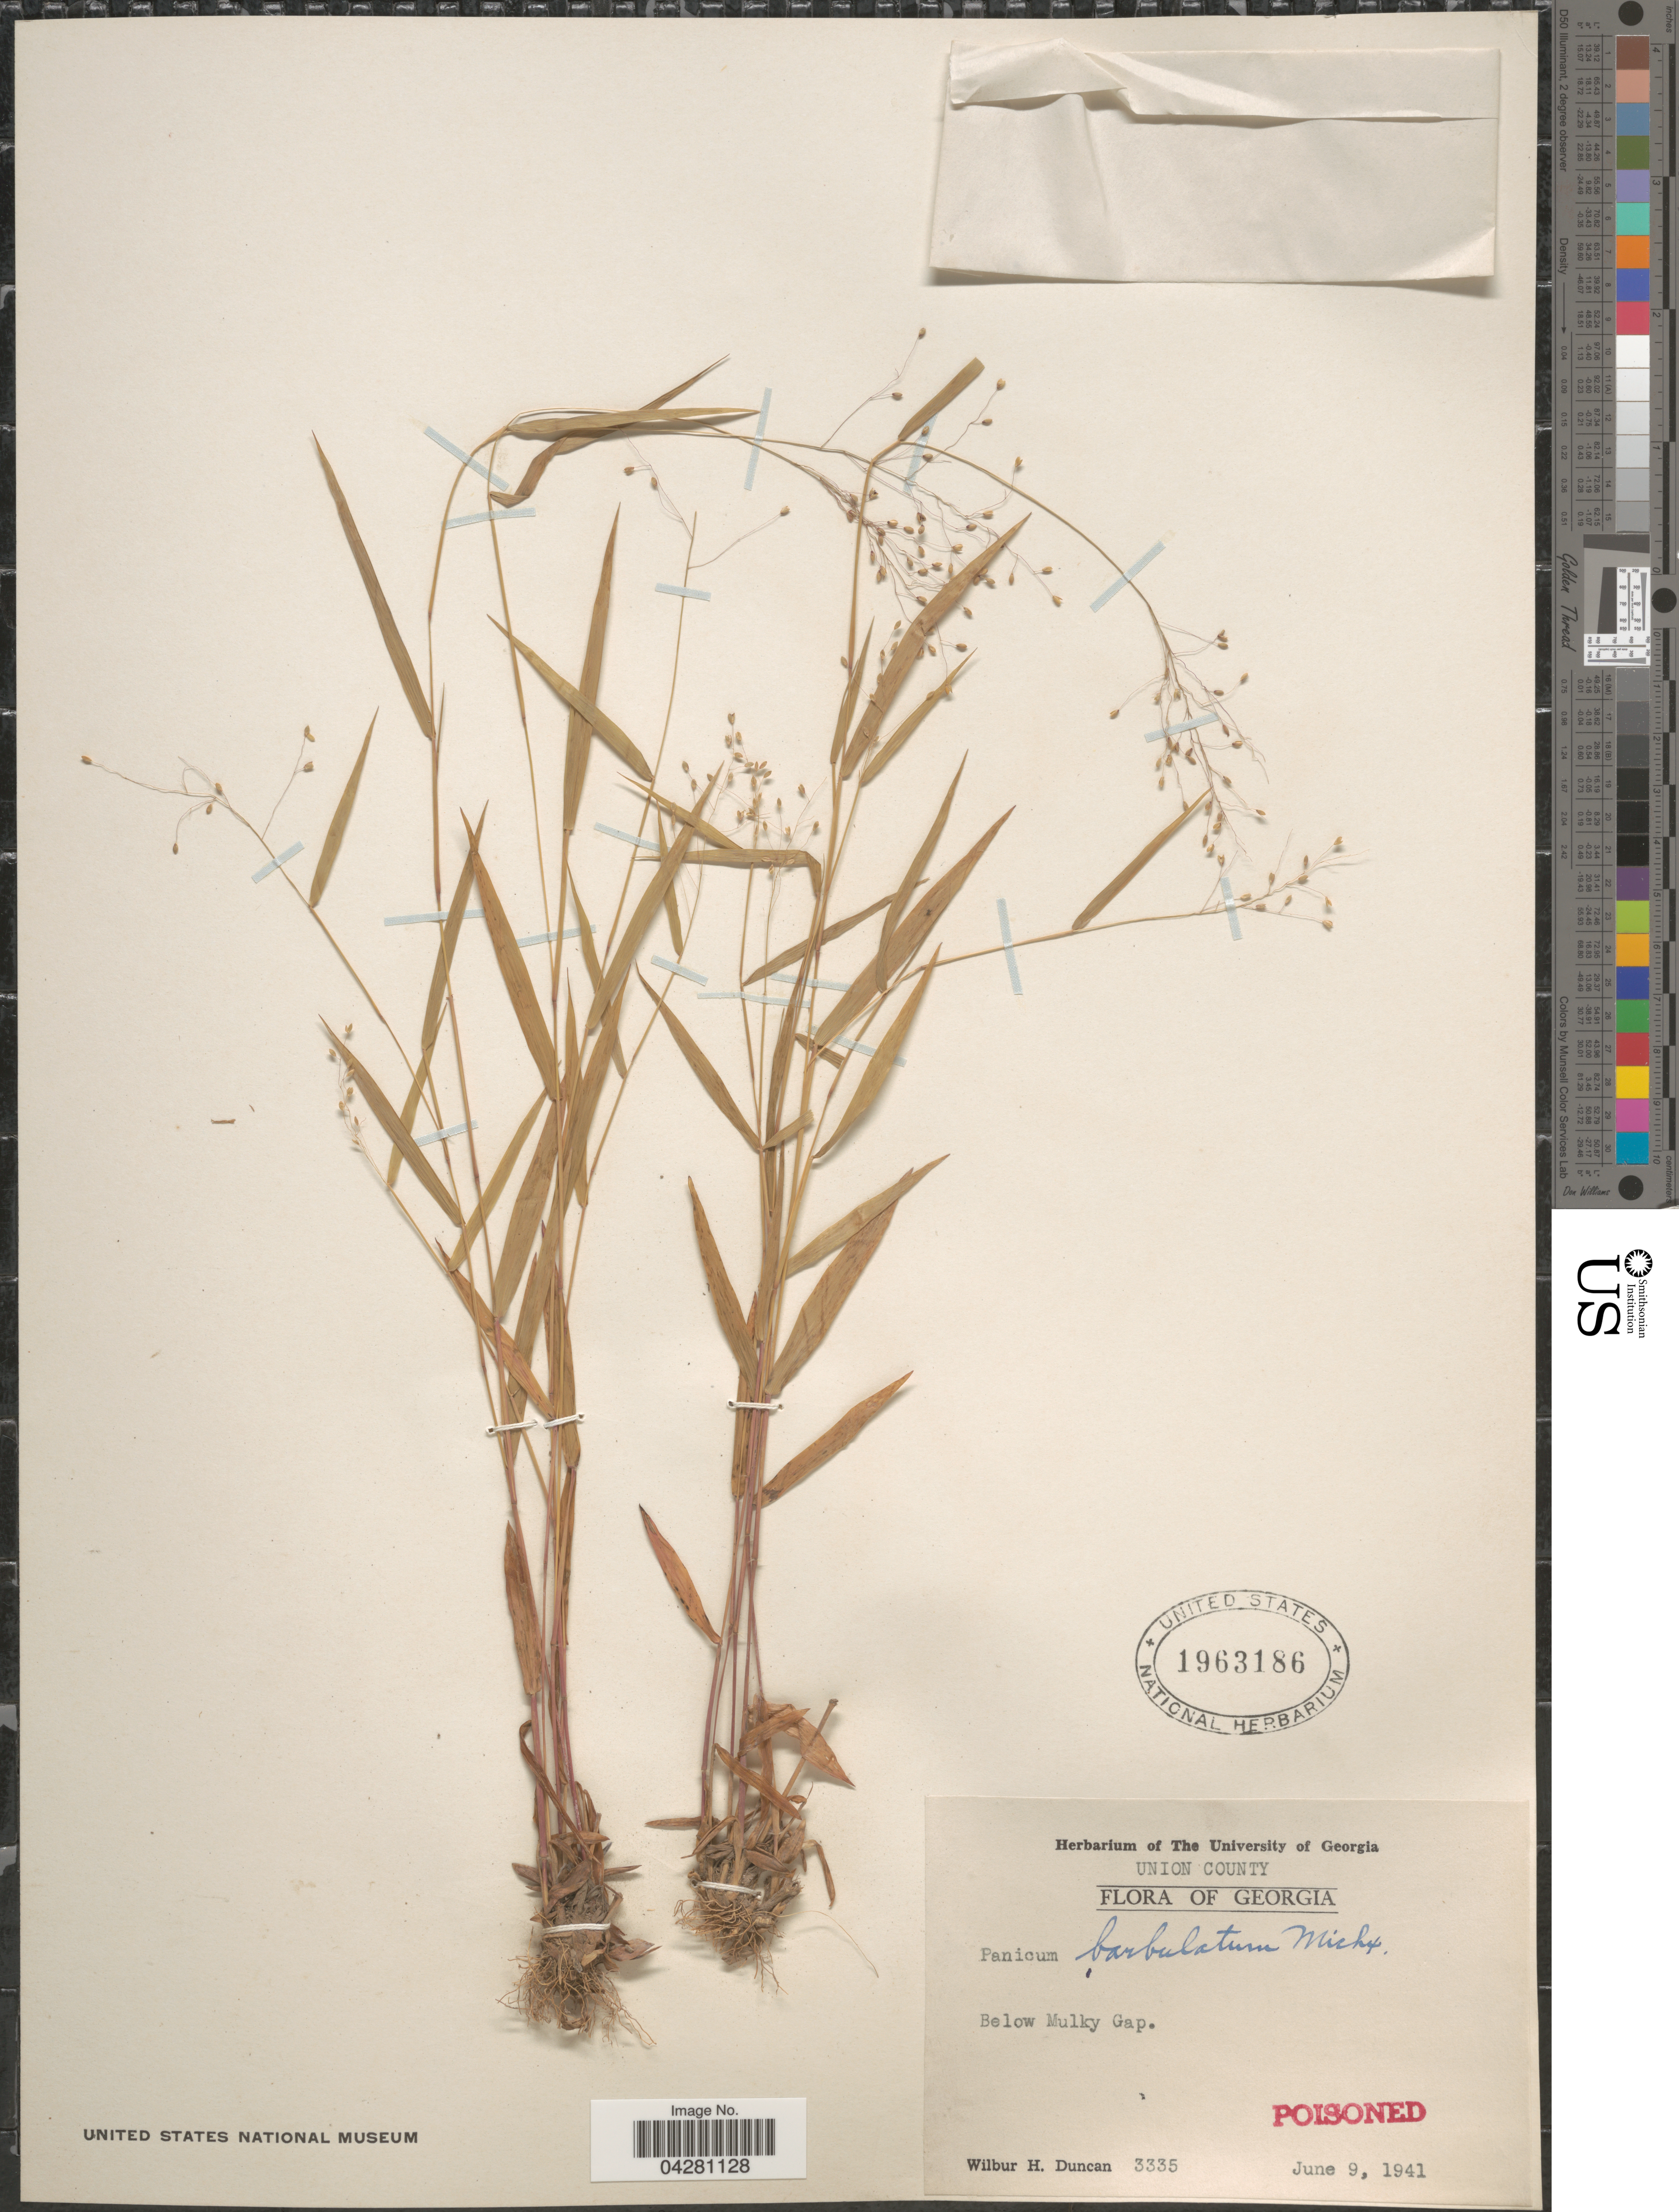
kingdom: Plantae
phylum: Tracheophyta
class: Liliopsida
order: Poales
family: Poaceae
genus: Dichanthelium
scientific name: Dichanthelium dichotomum var. dichotomum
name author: (L.) Gould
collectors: W. H. Duncan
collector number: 3335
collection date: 1941-06-09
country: United States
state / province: Georgia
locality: Union County. Below Mulky Gap.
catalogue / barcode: US 1963186